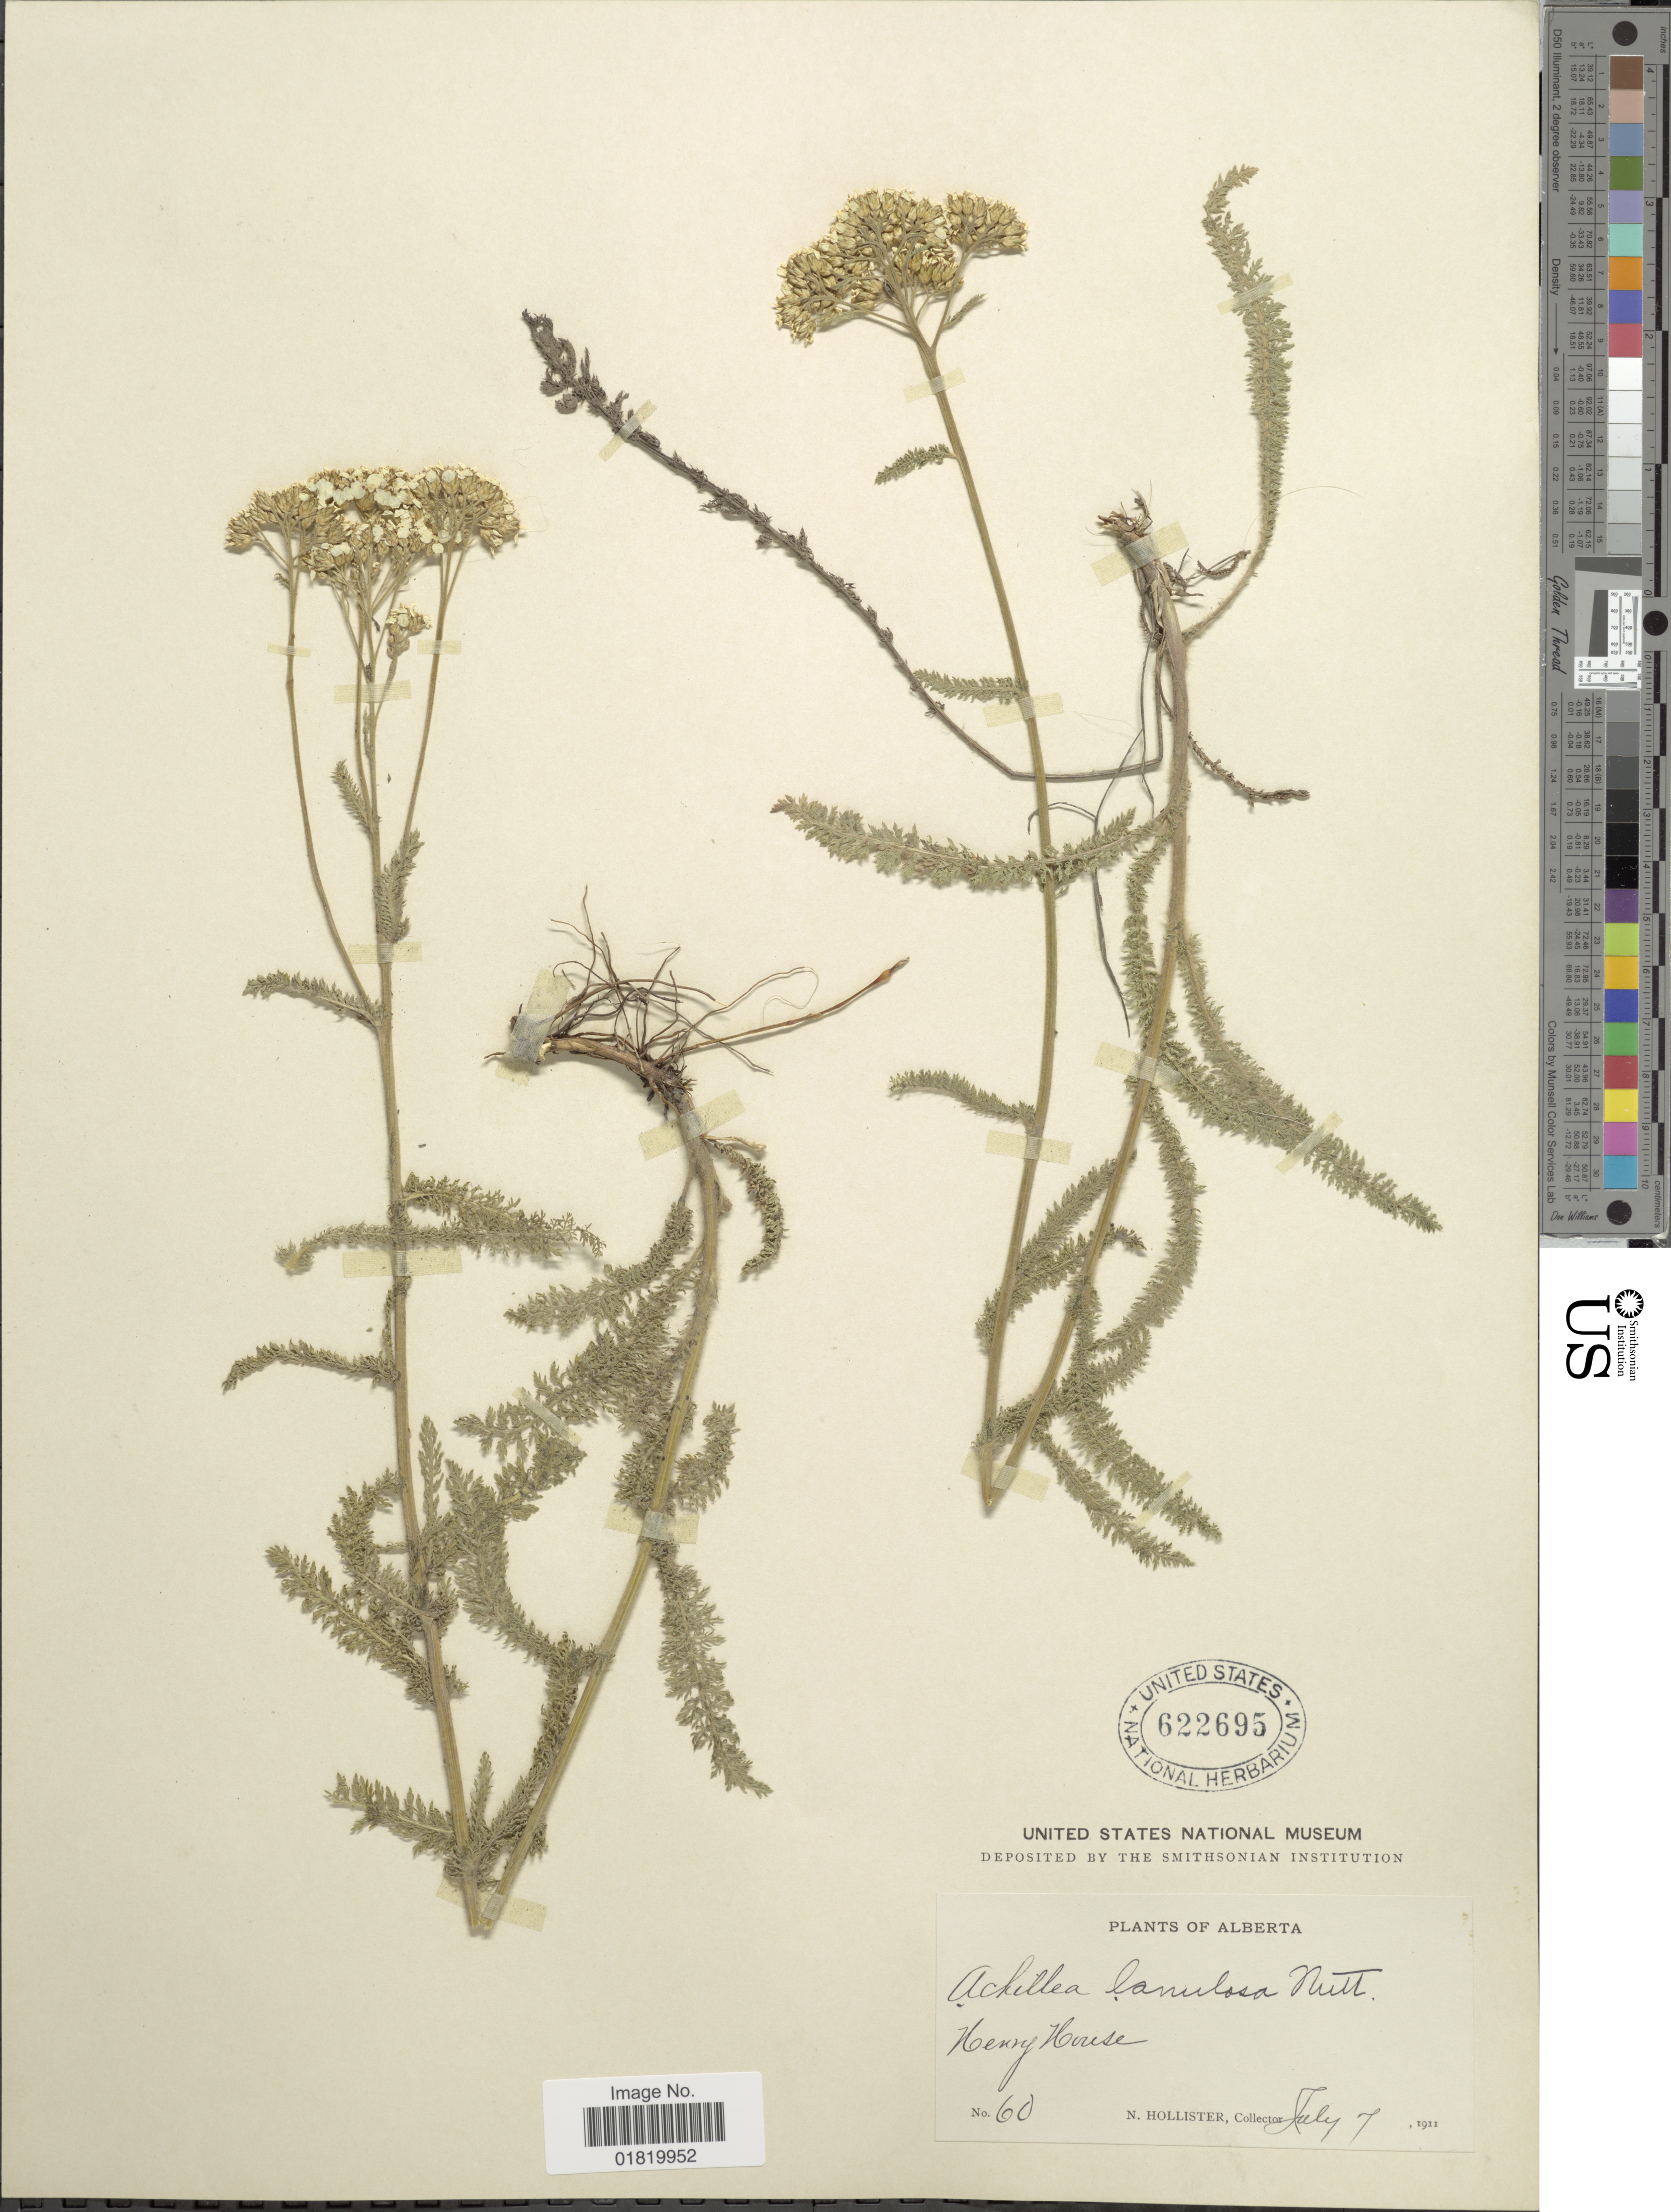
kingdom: Plantae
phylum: Tracheophyta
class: Magnoliopsida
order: Asterales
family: Asteraceae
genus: Achillea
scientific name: Achillea lanulosa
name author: Nutt.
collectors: N. Hollister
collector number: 60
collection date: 1911-07-07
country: Canada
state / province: Alberta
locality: Henry House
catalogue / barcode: US 622695